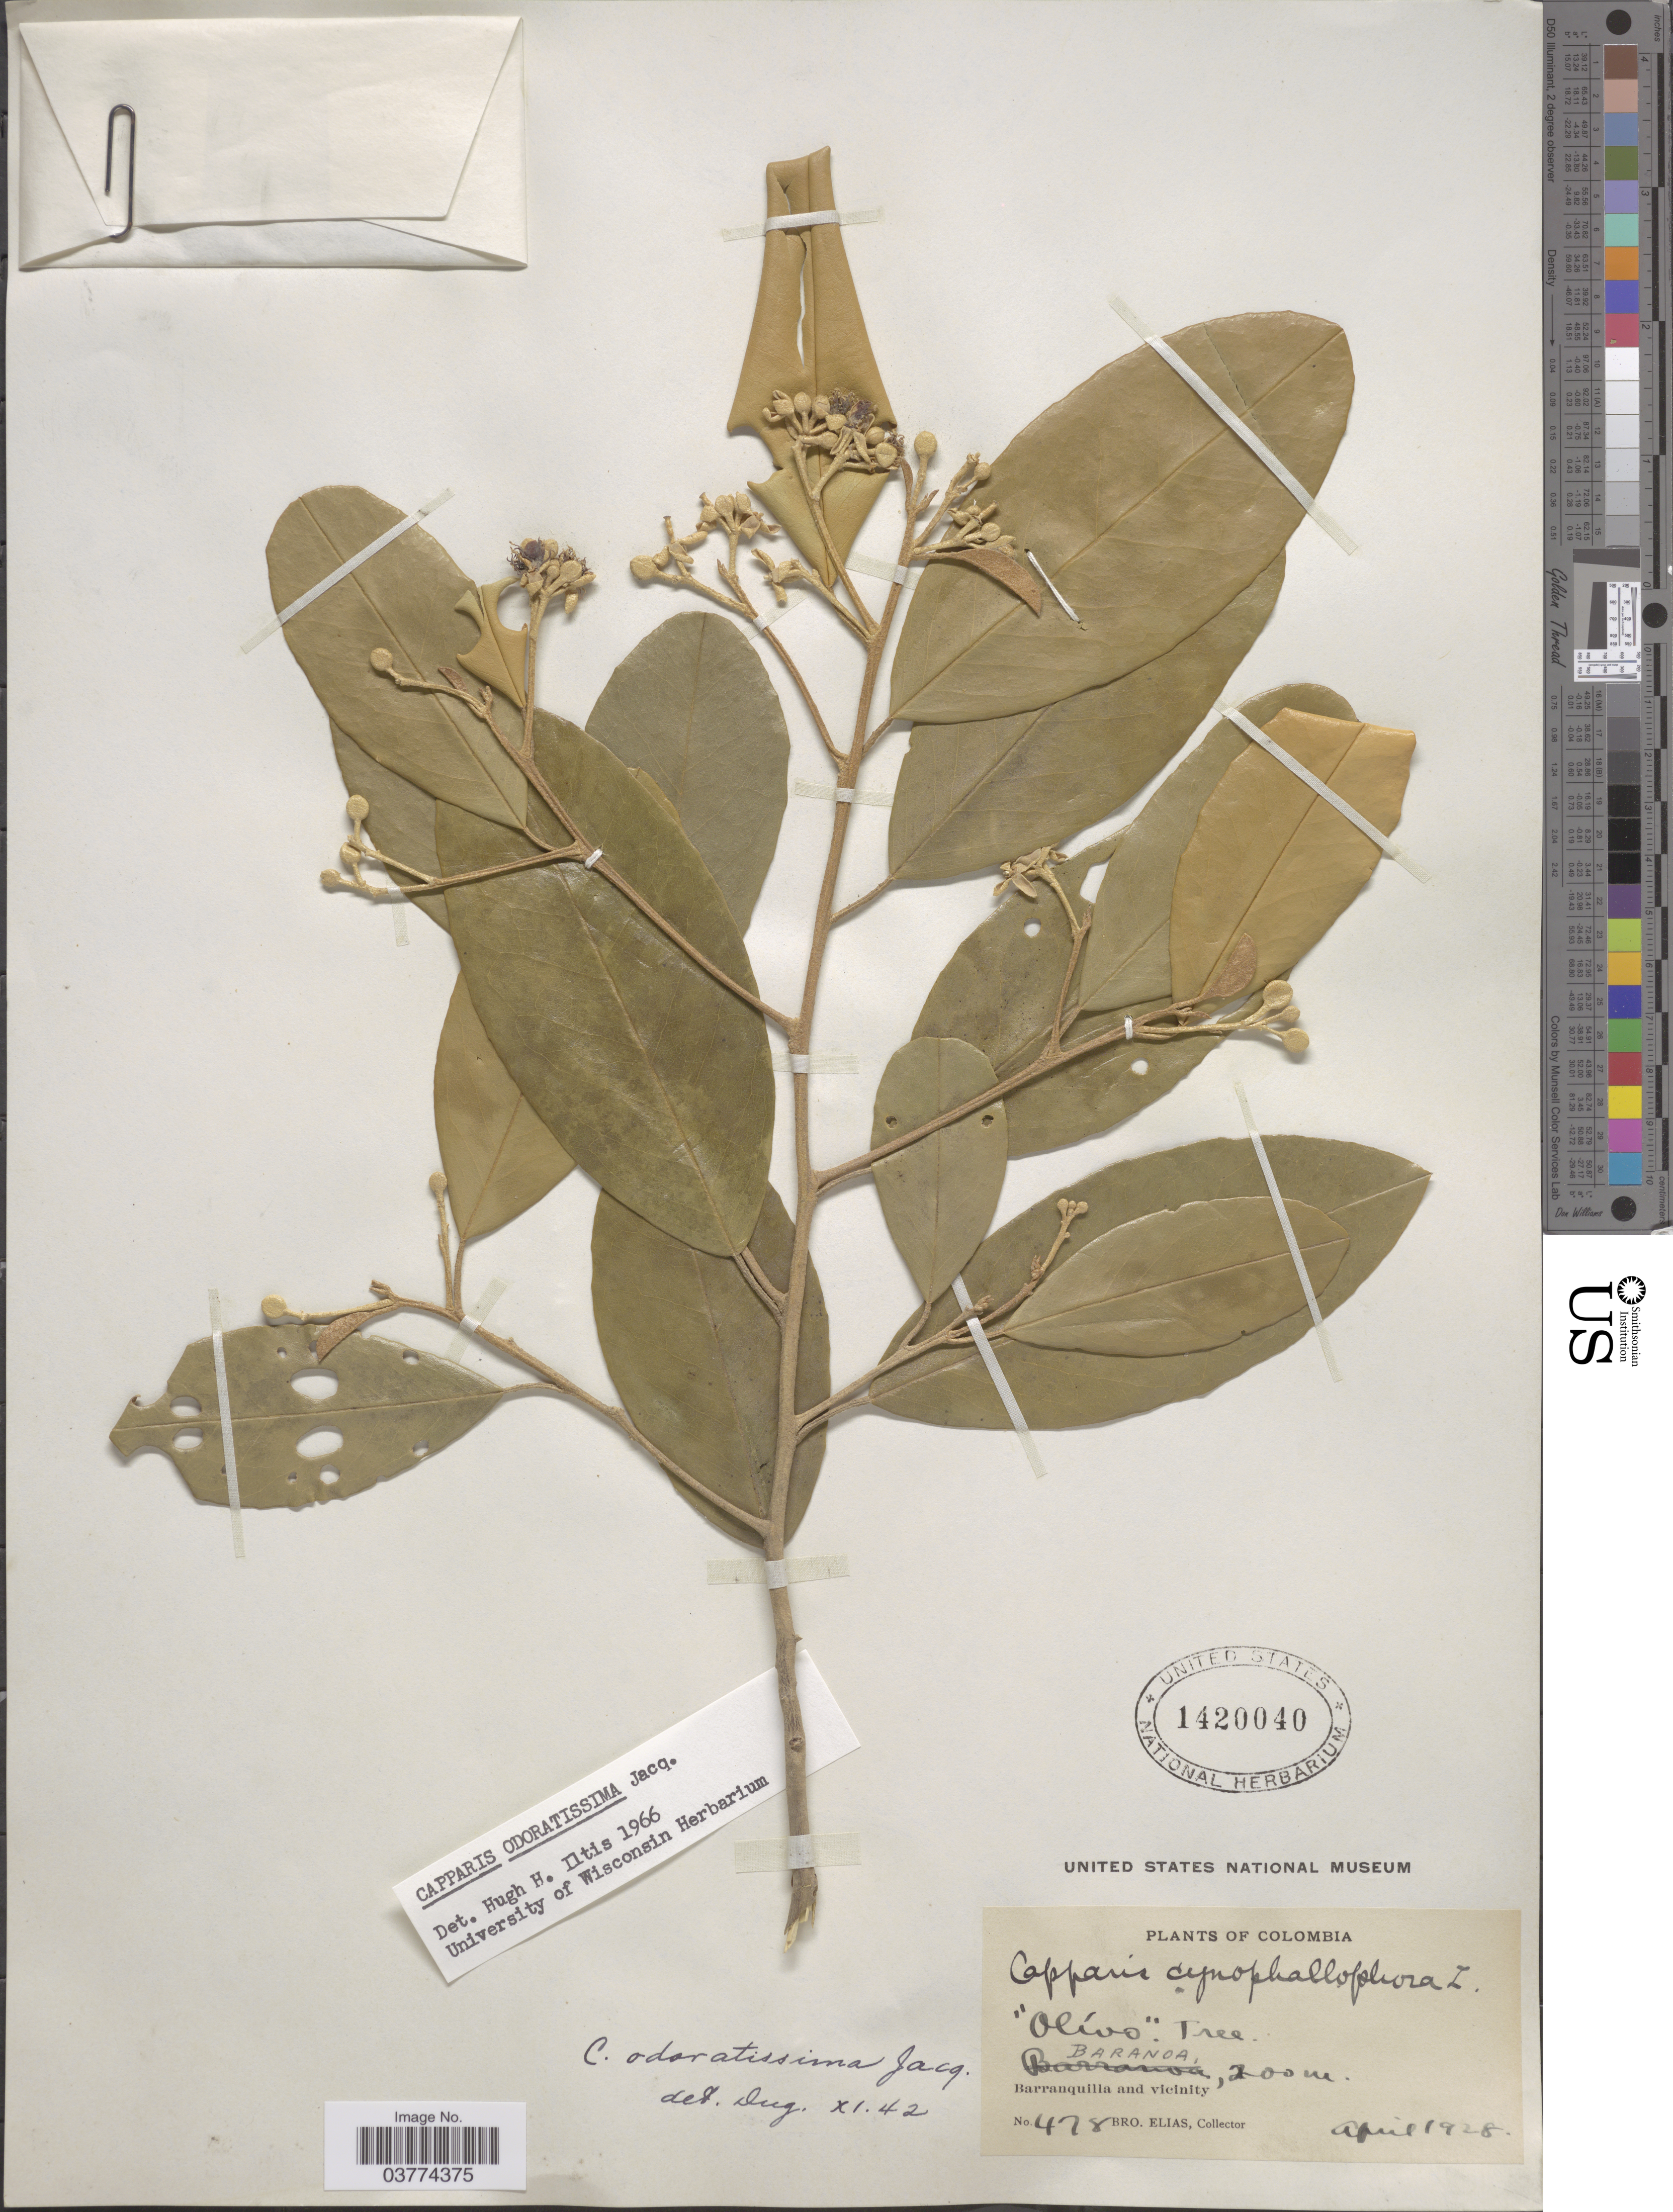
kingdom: Plantae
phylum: Tracheophyta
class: Magnoliopsida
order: Brassicales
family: Capparaceae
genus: Quadrella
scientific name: Quadrella odoratissima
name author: (Jacq.) Hutch.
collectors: Bro. Elias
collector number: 478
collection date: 1928-04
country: Colombia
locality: Baranoa. Barranquilla and vicinity.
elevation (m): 200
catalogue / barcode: US 1420040